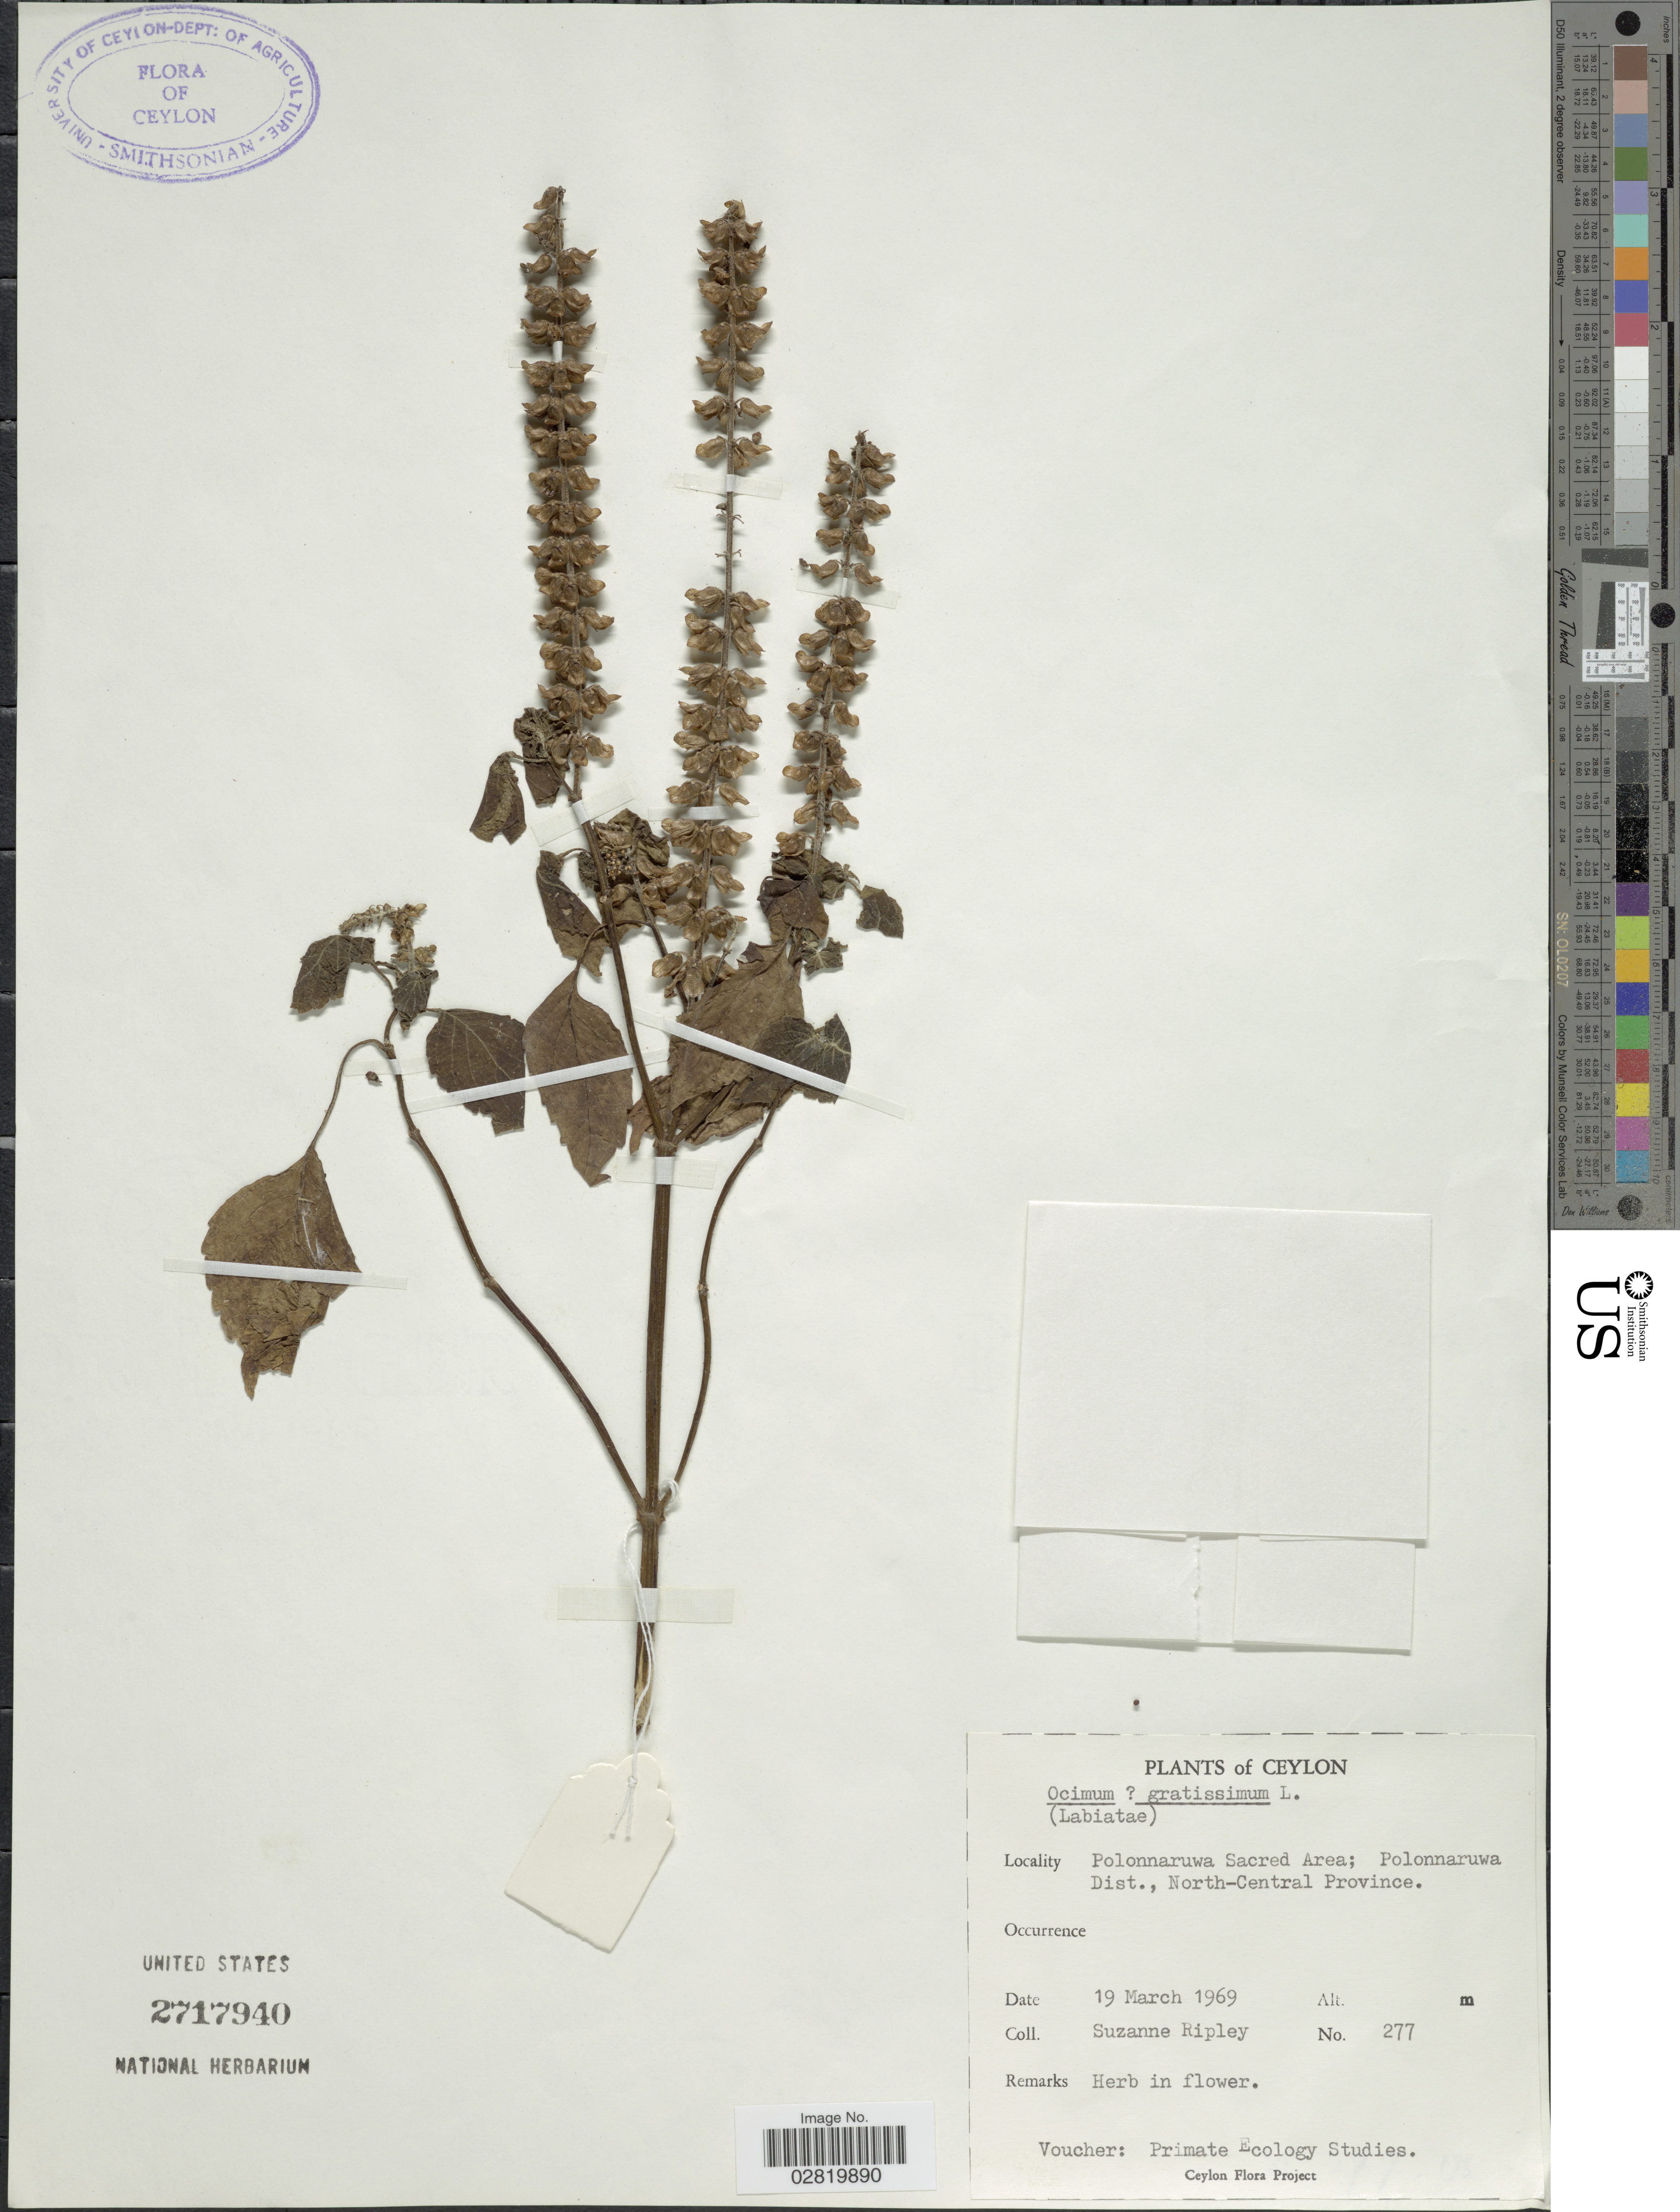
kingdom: Plantae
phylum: Tracheophyta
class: Magnoliopsida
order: Lamiales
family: Lamiaceae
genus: Ocimum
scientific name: Ocimum gratissimum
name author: L.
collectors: S. Ripley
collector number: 277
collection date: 1969-03-19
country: Sri Lanka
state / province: North Central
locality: Ceylon, Polonnaruwa Sacred Area; Polonnaruwa Dist., North-Central Province.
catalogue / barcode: US 2717940